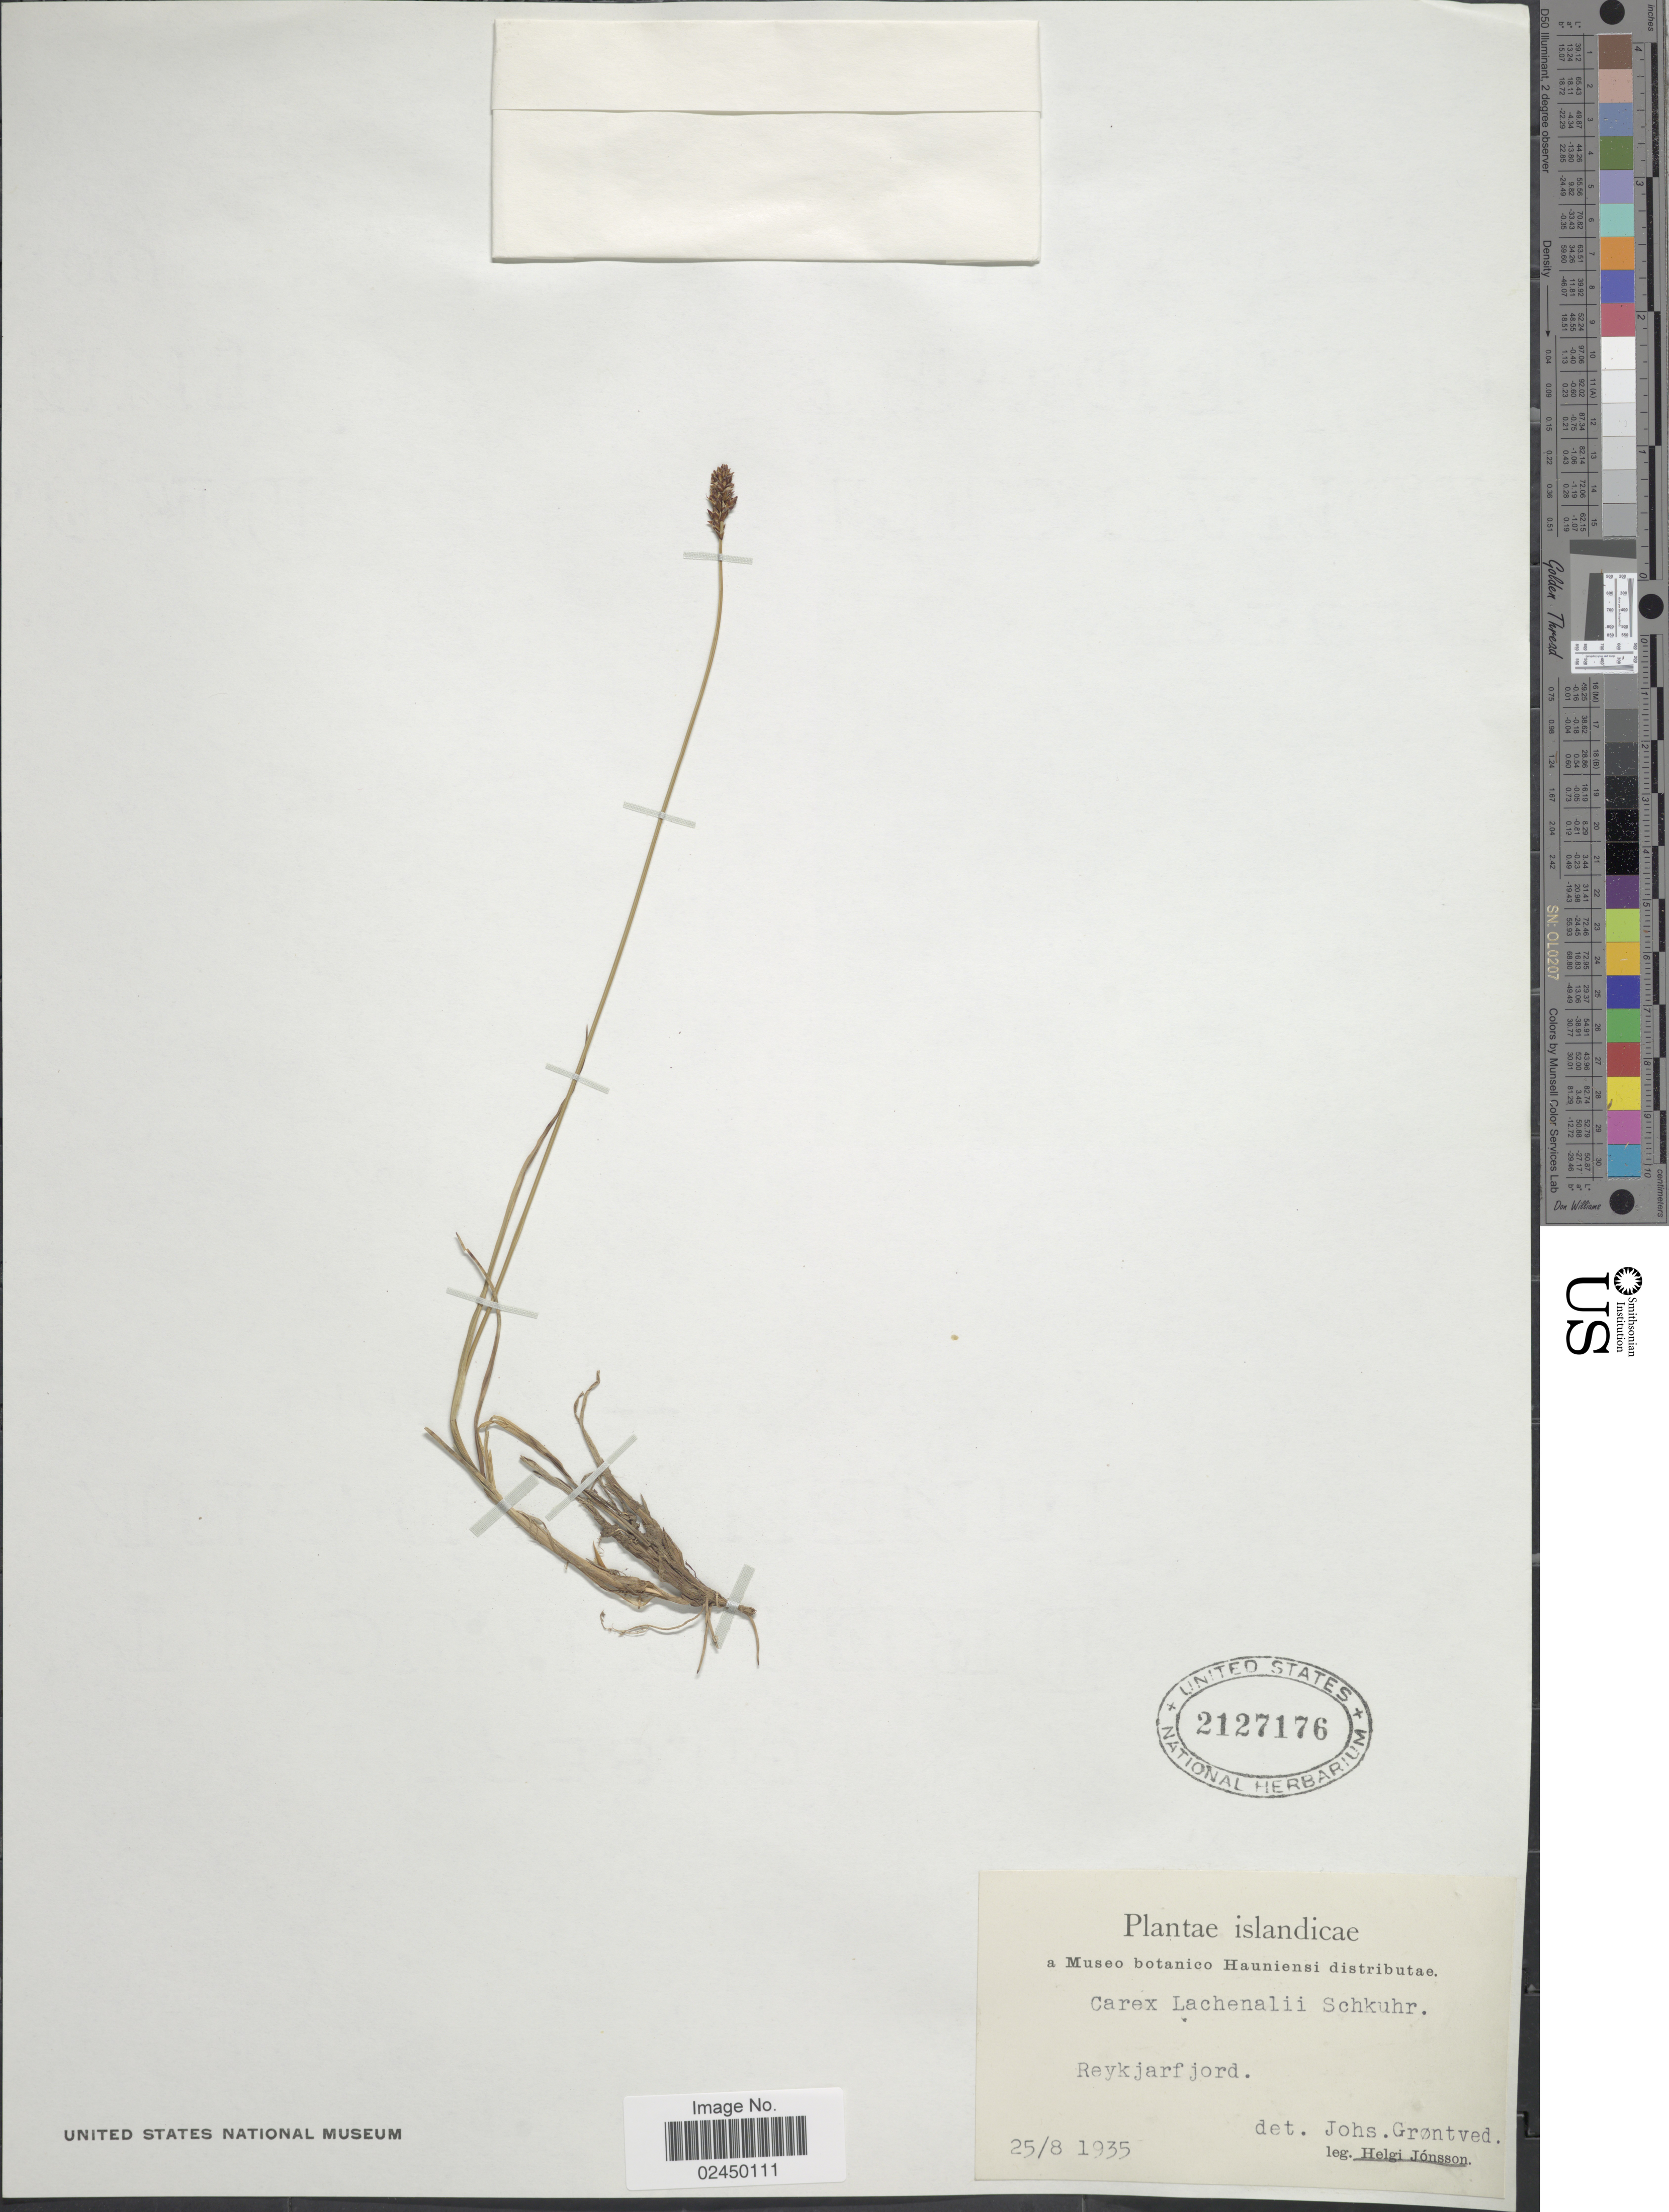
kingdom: Plantae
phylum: Tracheophyta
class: Liliopsida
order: Poales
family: Cyperaceae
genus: Carex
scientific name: Carex lachenalii subsp. lachenalii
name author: Schkuhr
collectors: H. Jónsson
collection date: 1935-08-25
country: Iceland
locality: Reykjarfjord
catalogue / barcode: US 2127176